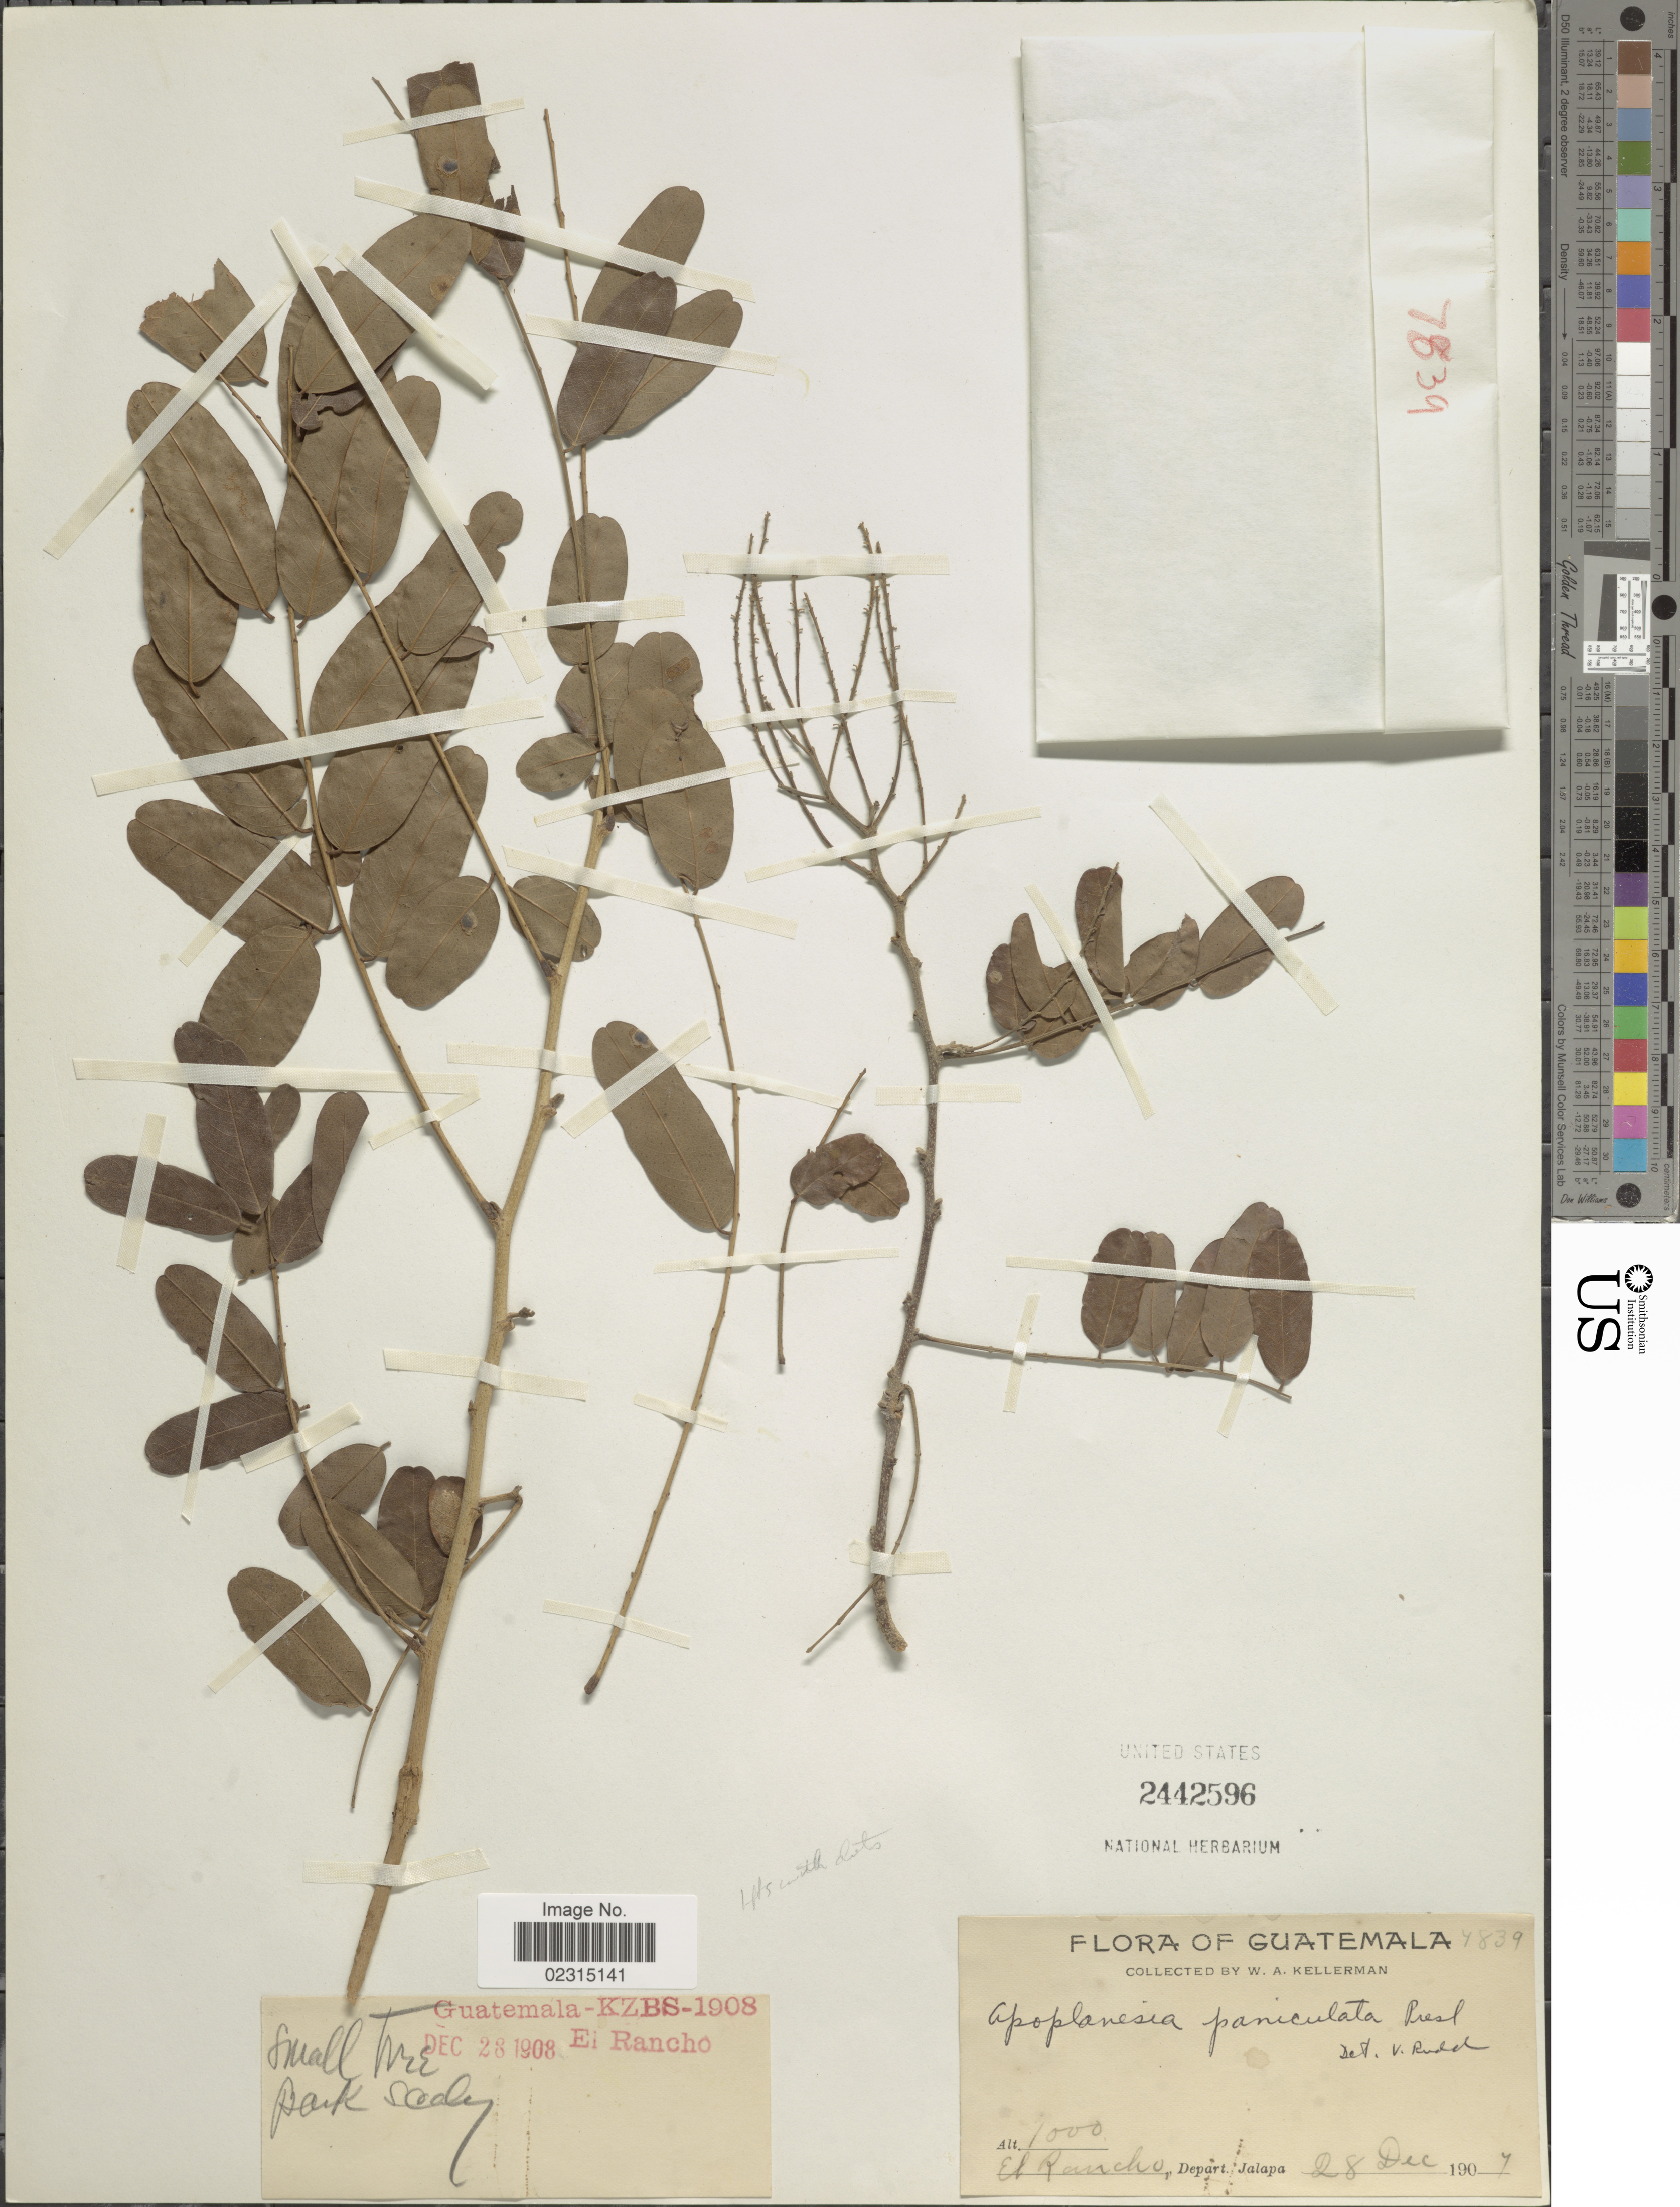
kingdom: Plantae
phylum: Tracheophyta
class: Magnoliopsida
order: Fabales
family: Fabaceae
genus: Apoplanesia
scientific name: Apoplanesia paniculata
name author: C. Presl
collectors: W. Kellerman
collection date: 1907-12-28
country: Guatemala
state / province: Jalapa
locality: El Rancho, Depart. Jalapa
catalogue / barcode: US 2442596